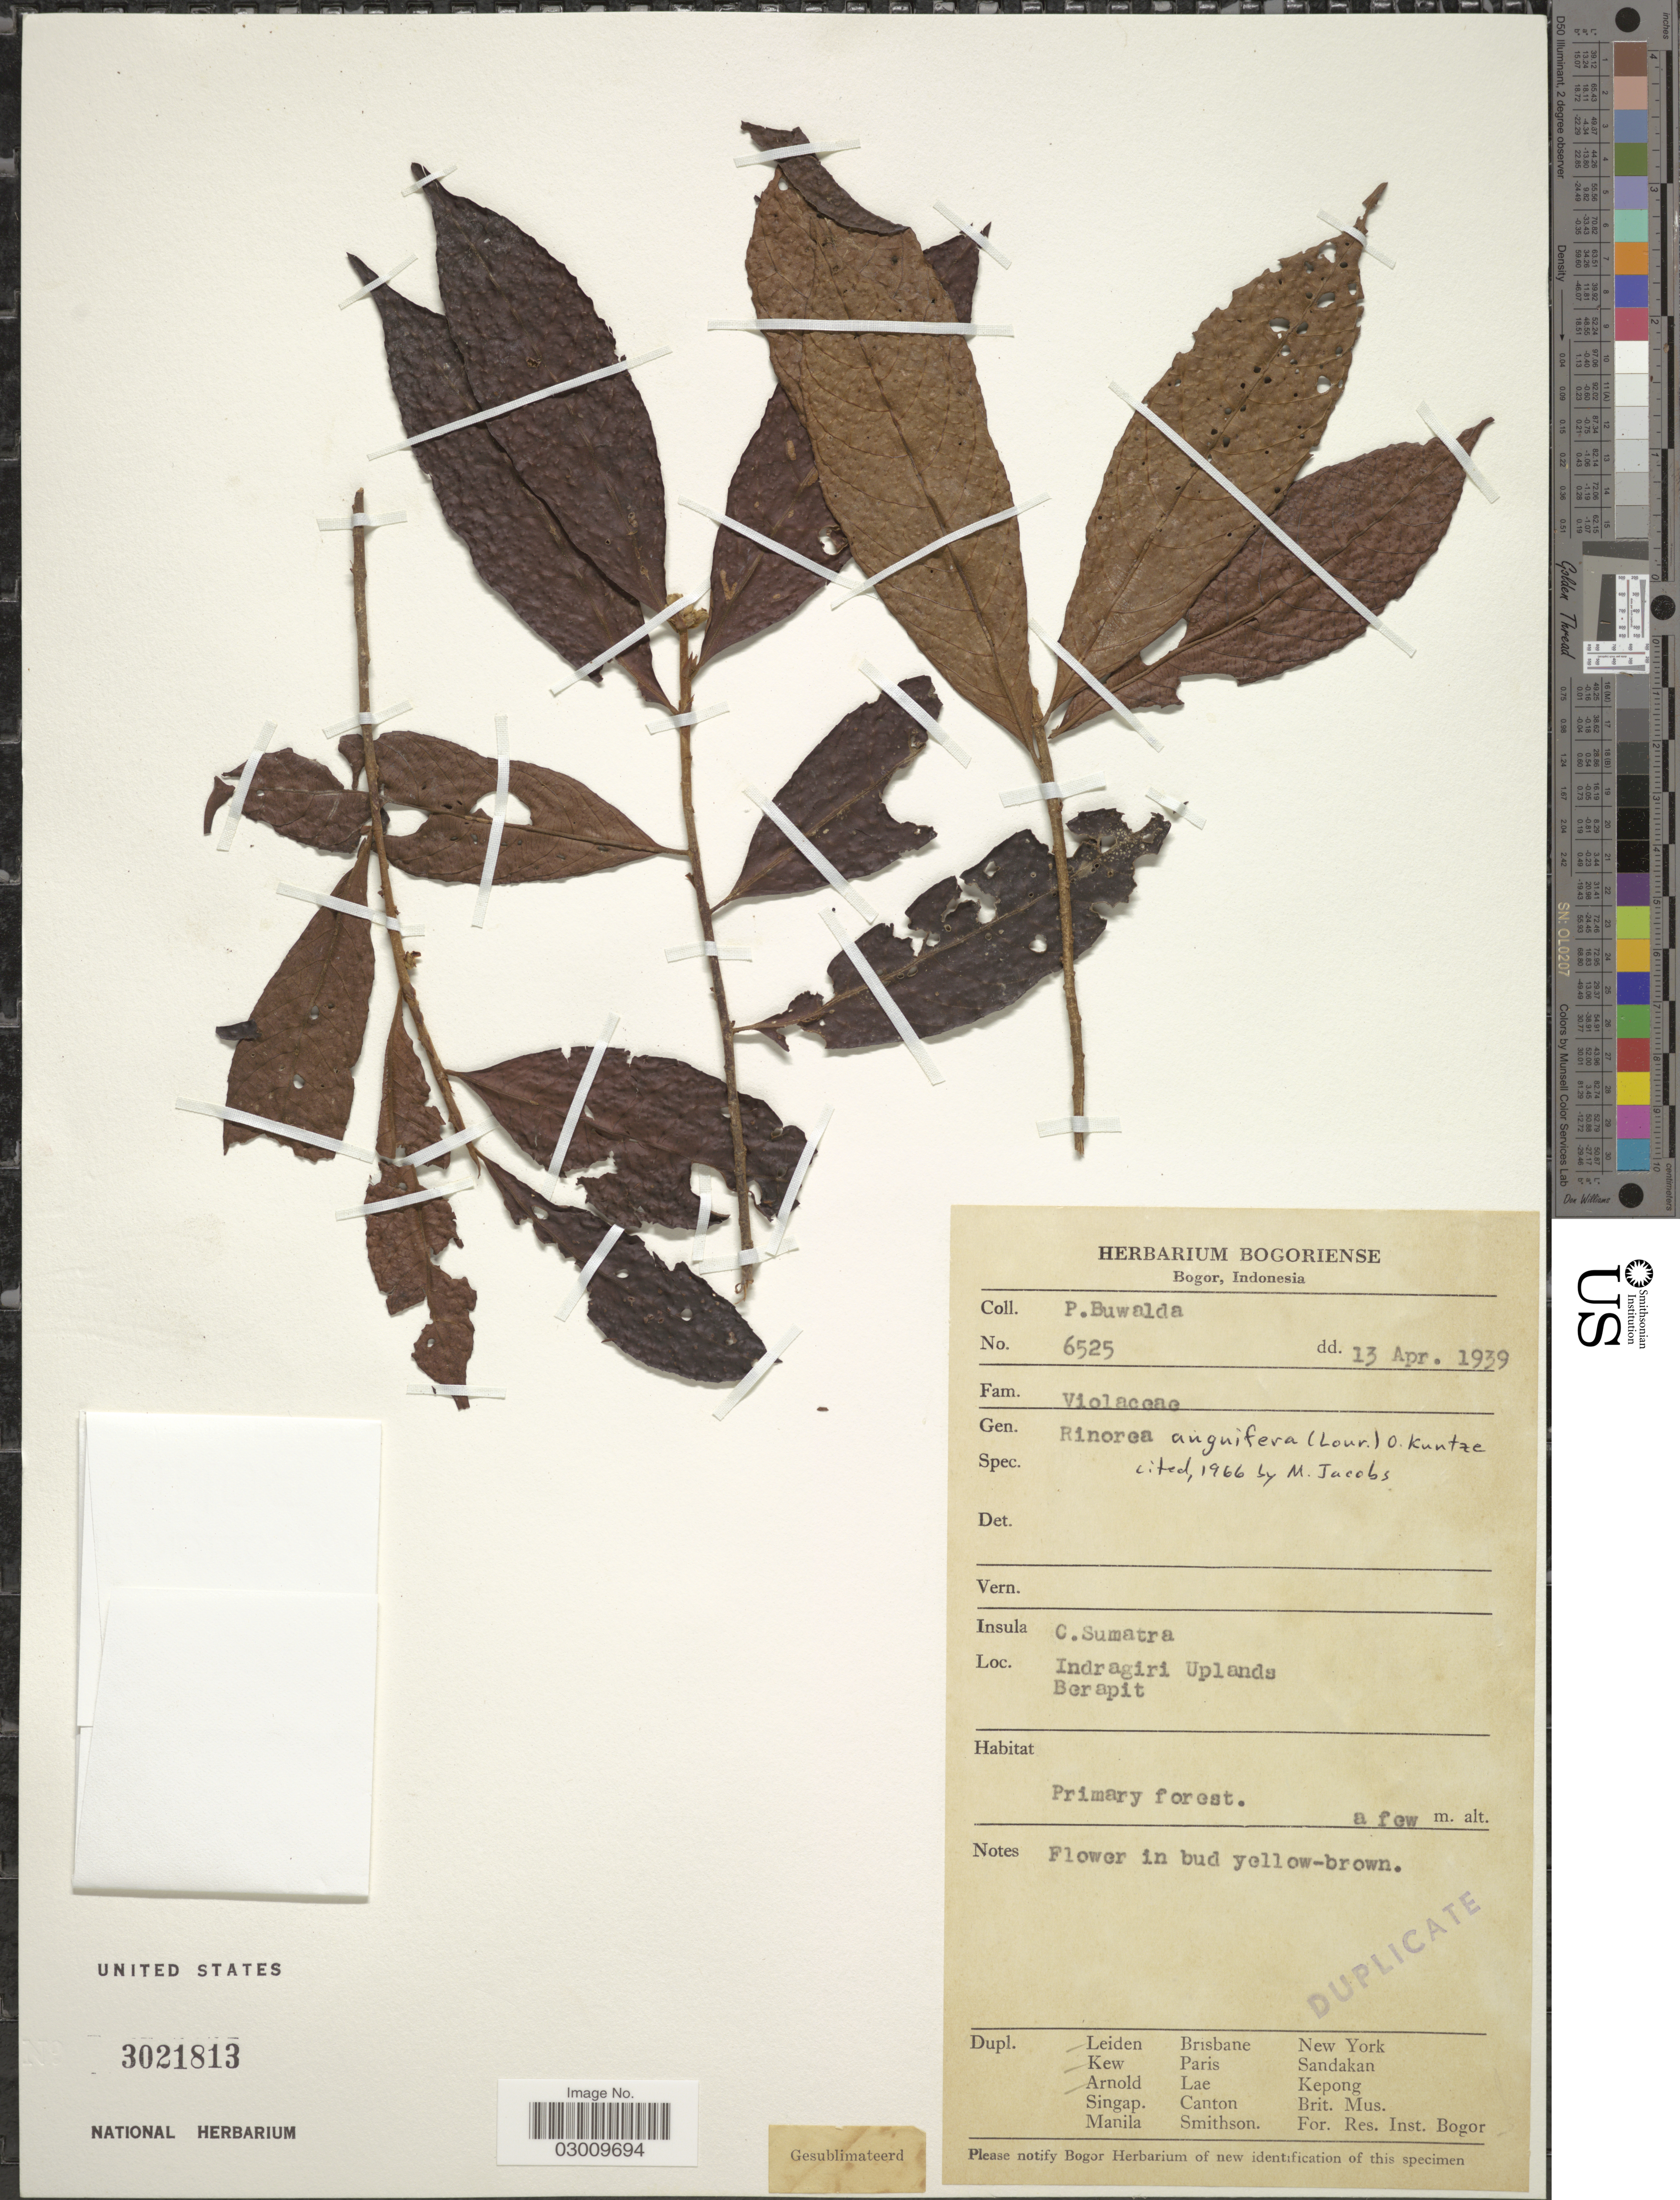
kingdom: Plantae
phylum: Tracheophyta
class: Magnoliopsida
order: Malpighiales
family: Violaceae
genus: Rinorea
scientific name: Rinorea anguifera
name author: Kuntze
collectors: P. Buwalda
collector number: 6525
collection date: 1939-04-13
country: Indonesia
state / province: Sumatra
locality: Insula C. Sumatra. Indragiri Uplands. Berapit.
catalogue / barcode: US 3021813